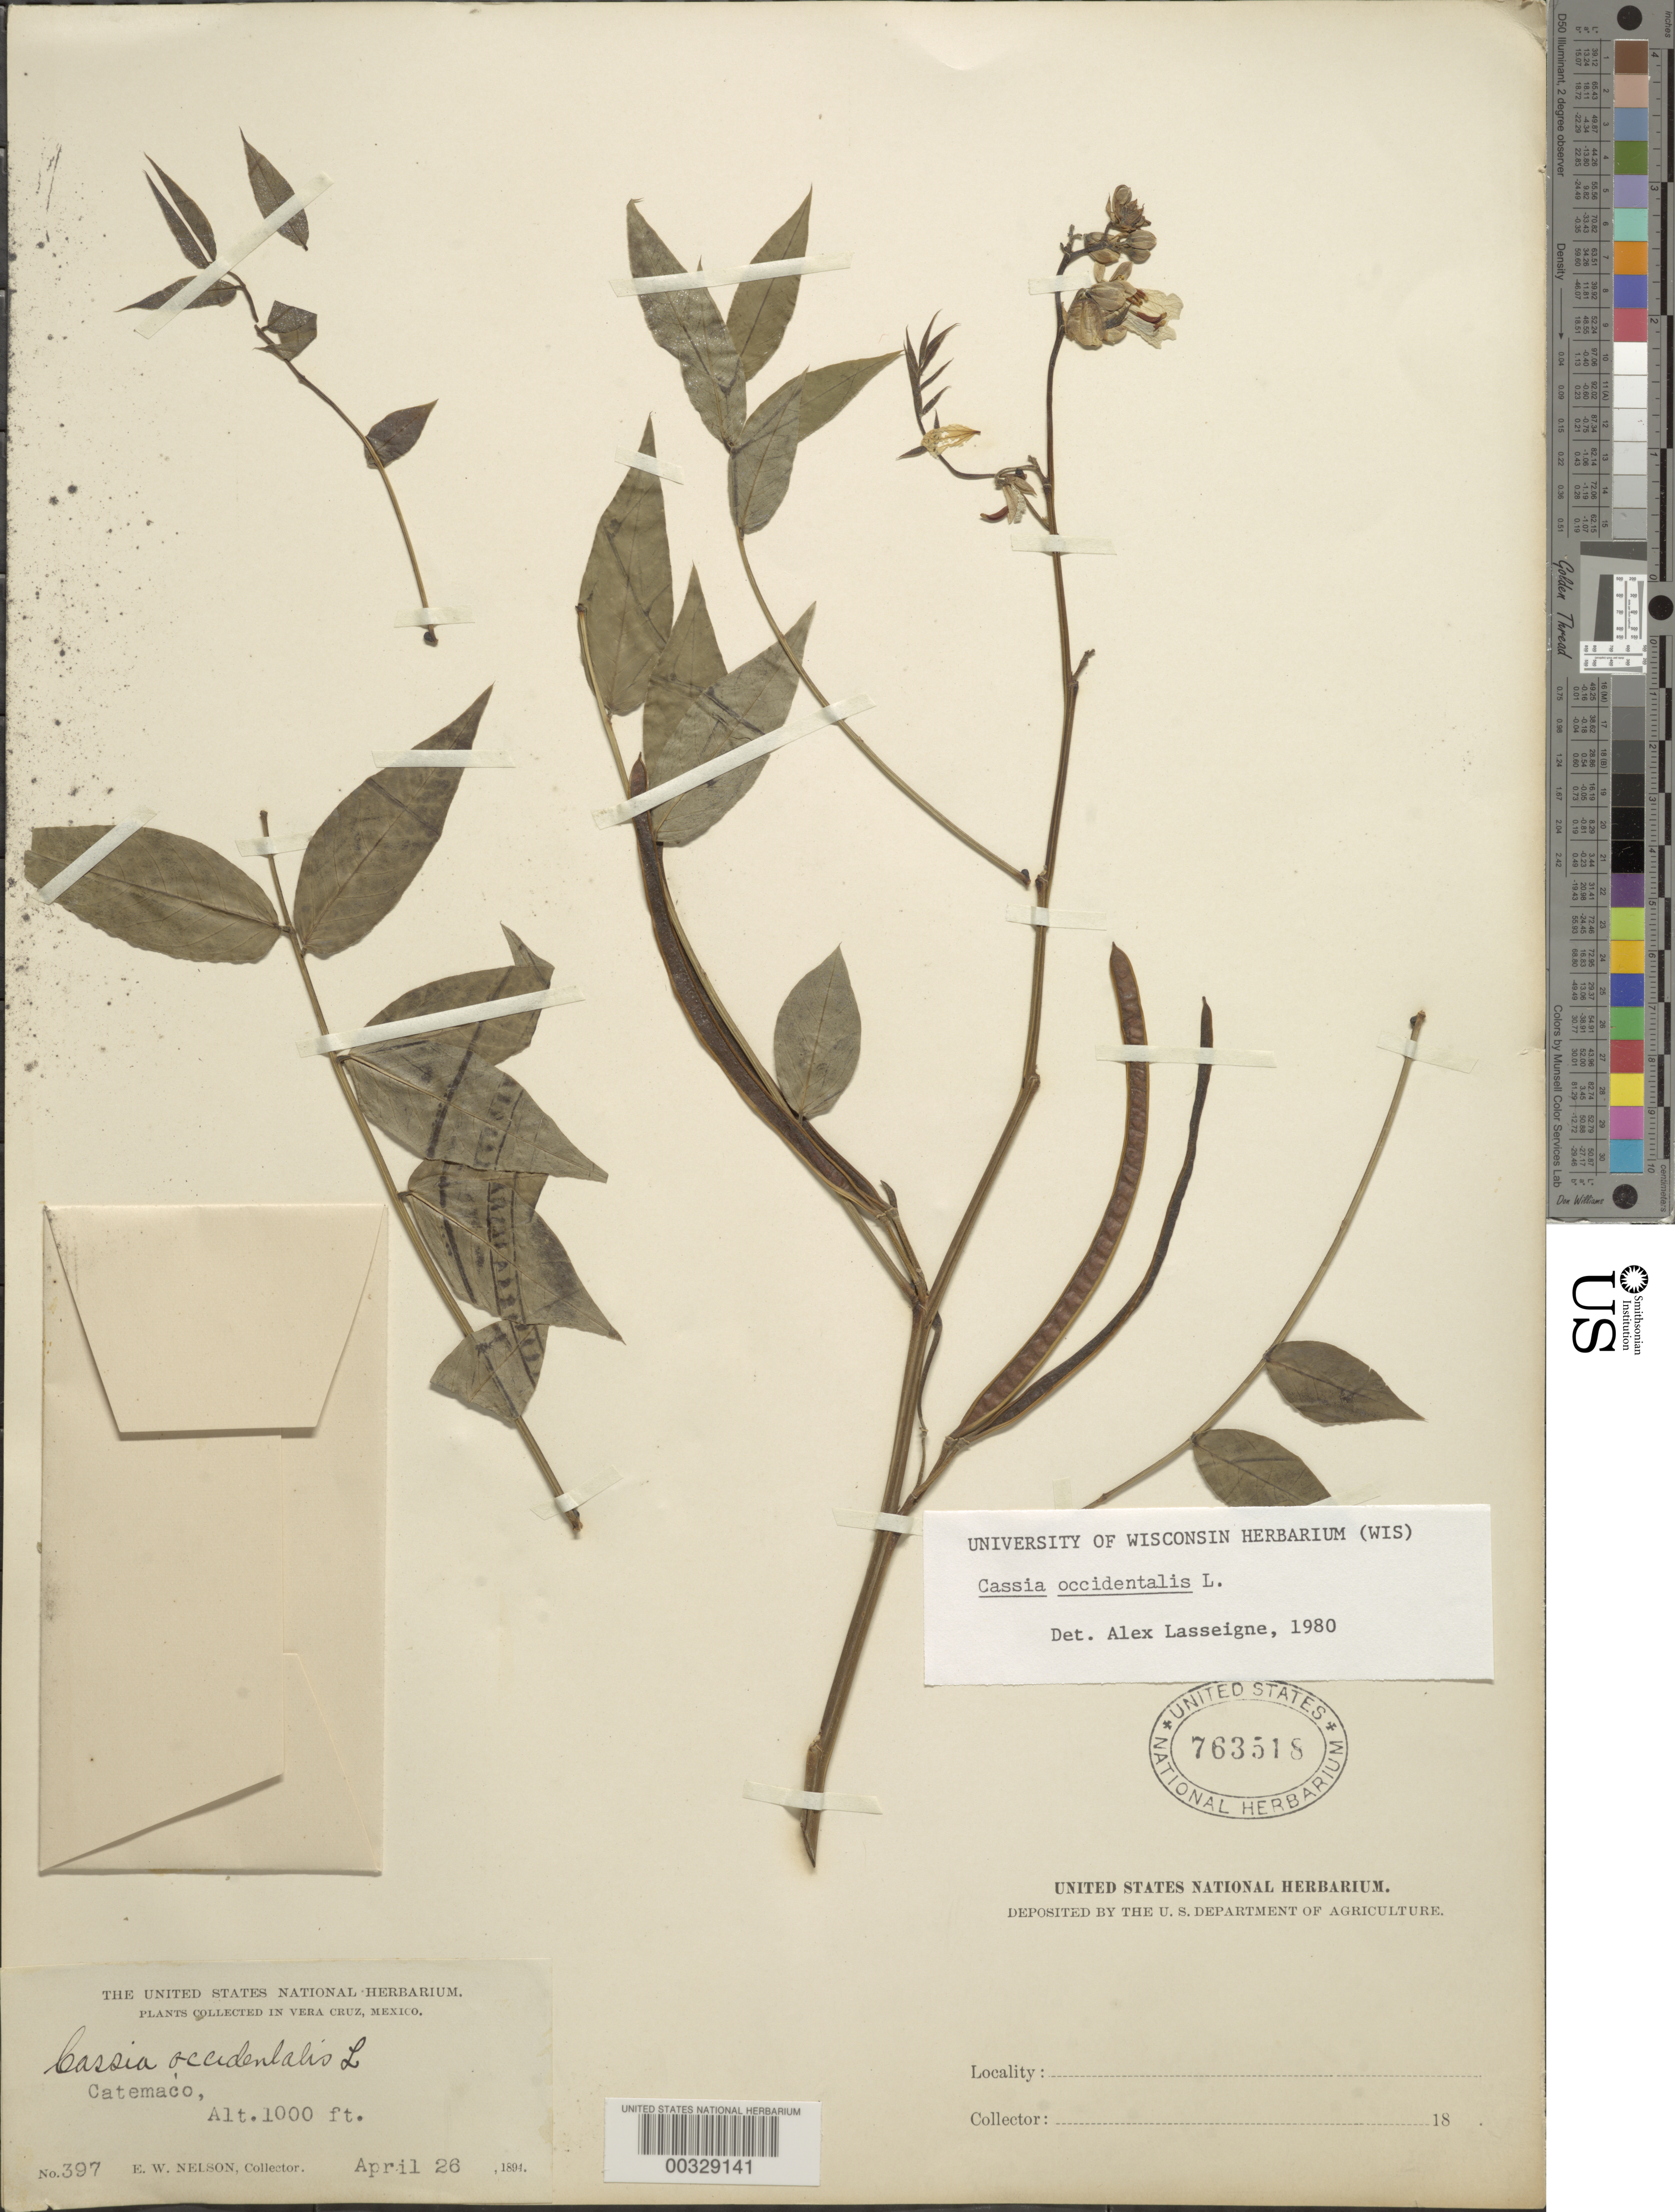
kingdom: Plantae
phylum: Tracheophyta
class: Magnoliopsida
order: Fabales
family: Fabaceae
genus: Senna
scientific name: Senna occidentalis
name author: (L.) Link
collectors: E. W. Nelson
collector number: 397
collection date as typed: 26 Apr 1894 to 30 Apr 1894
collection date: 1894-04-26/1894-04-30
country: Mexico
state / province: Veracruz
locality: Catemaco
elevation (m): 305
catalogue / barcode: US 763518